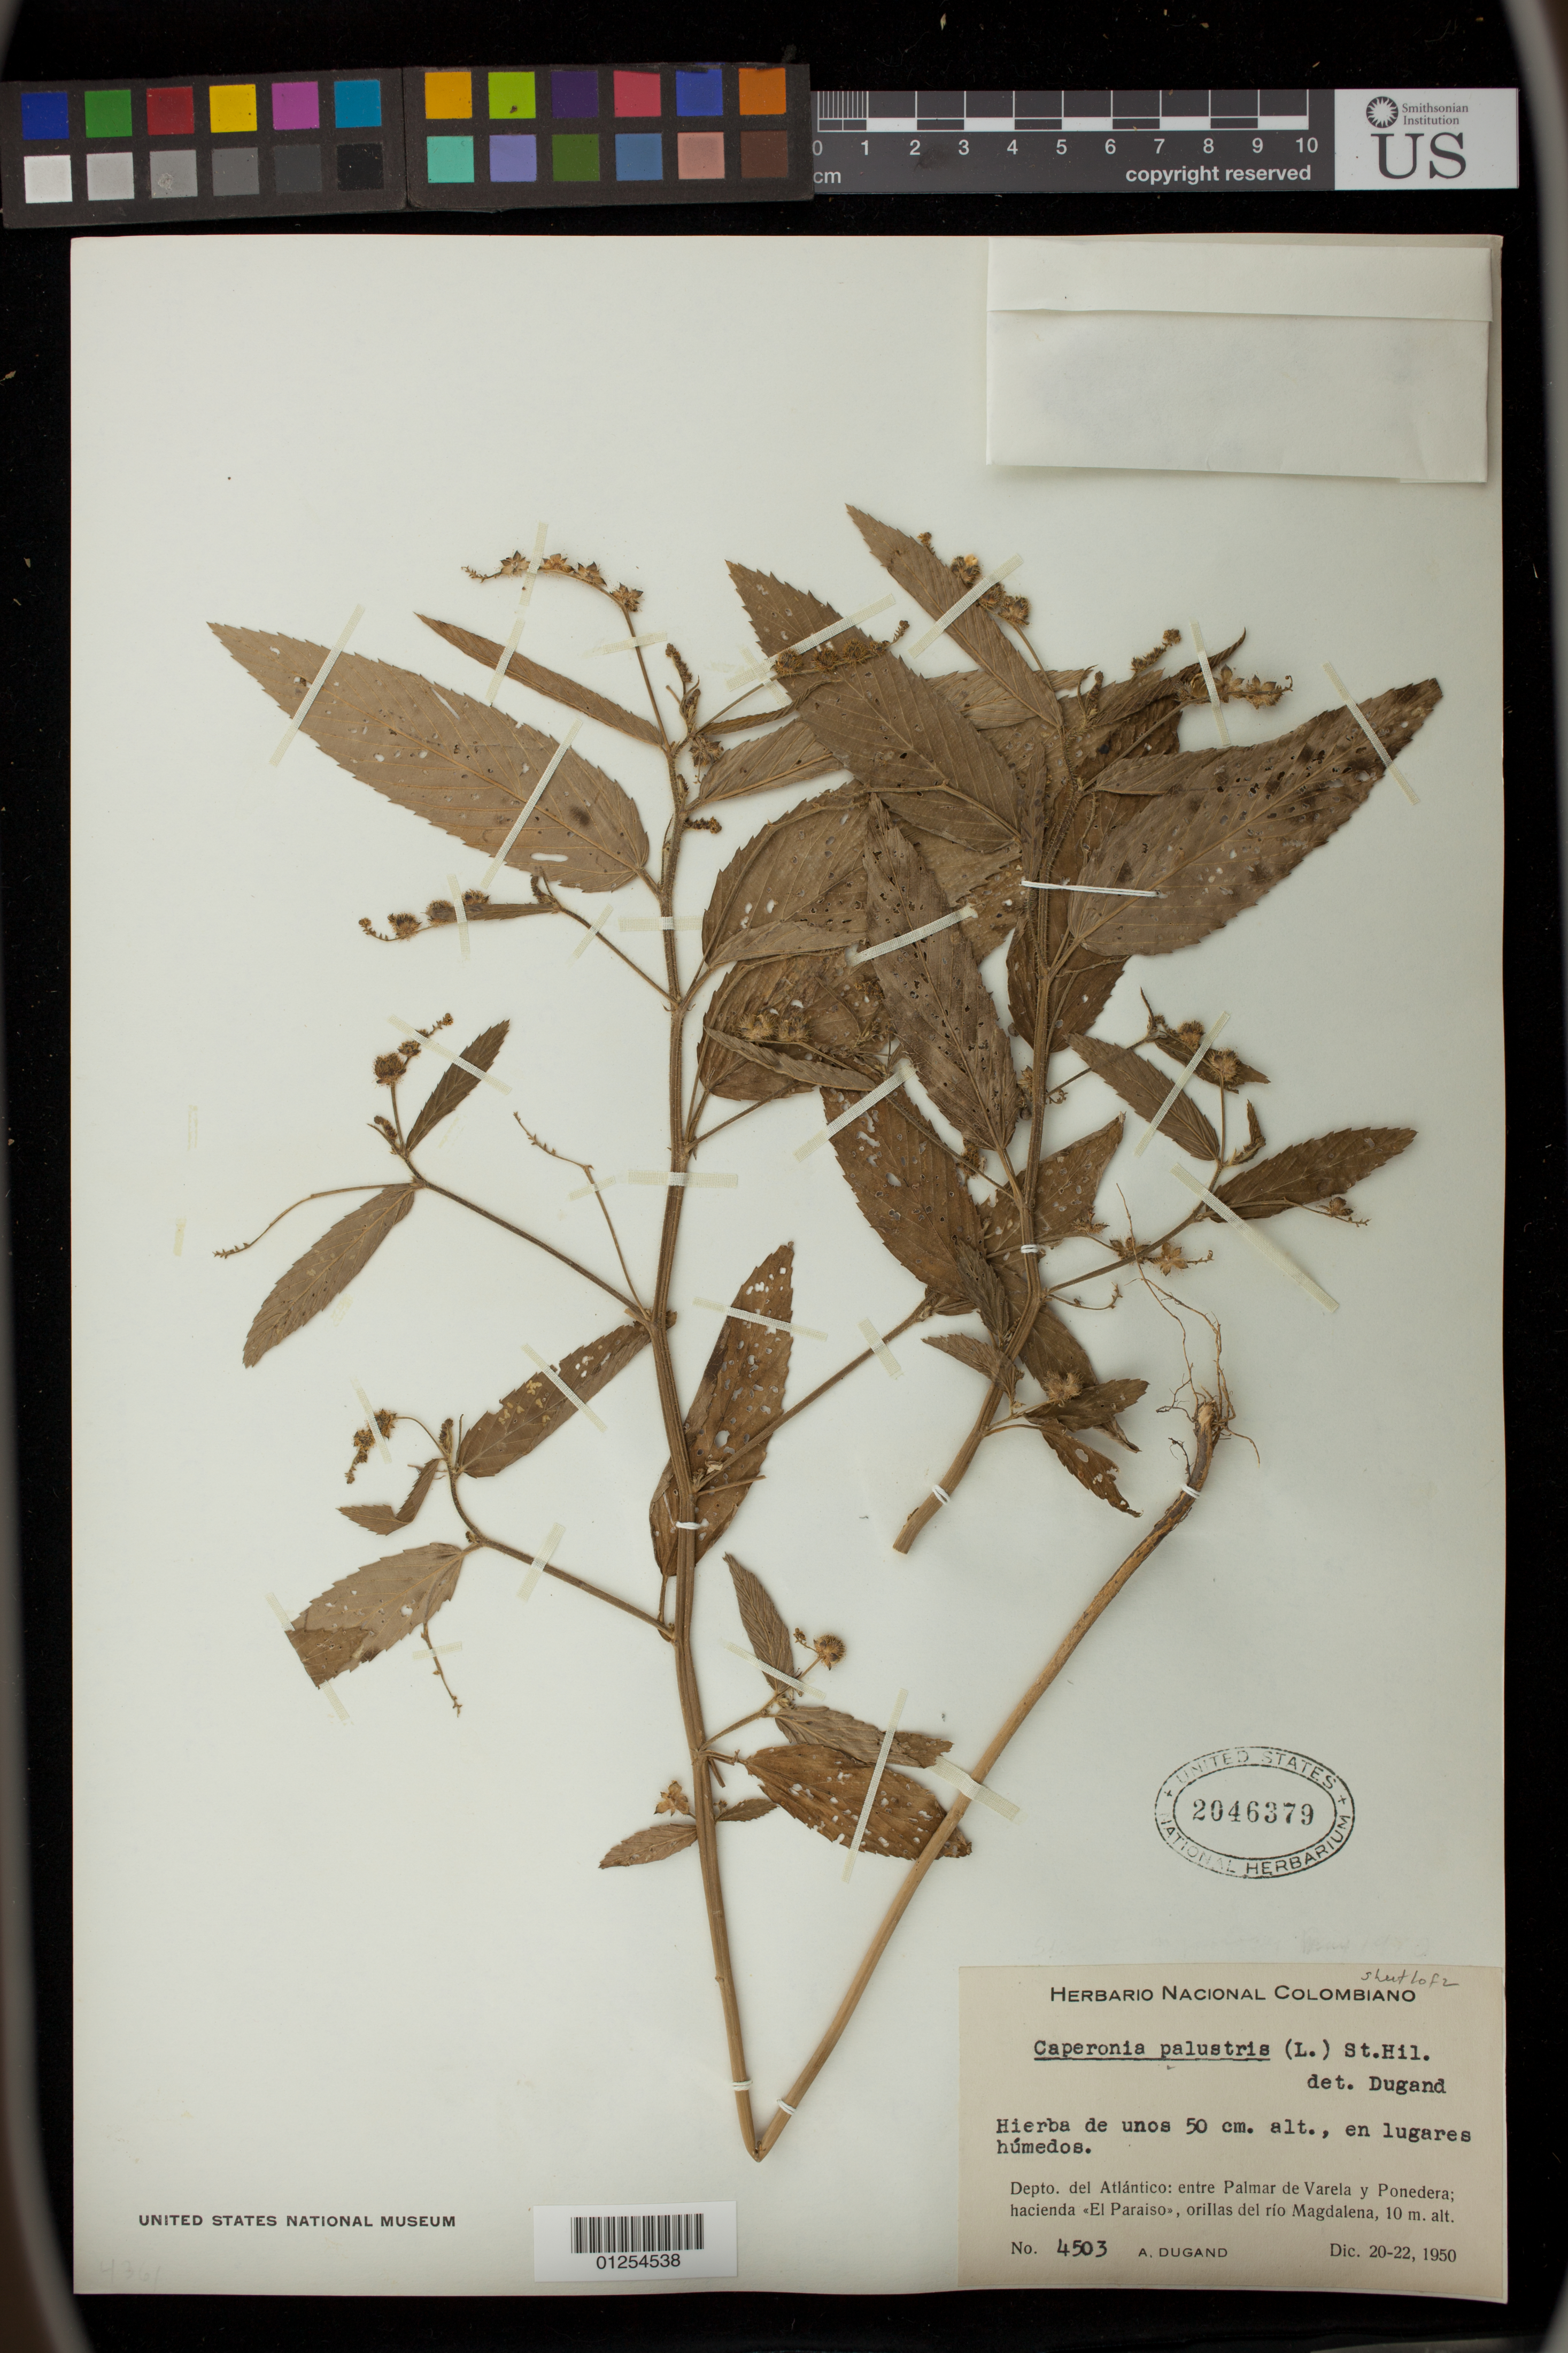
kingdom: Plantae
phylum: Tracheophyta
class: Magnoliopsida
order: Malpighiales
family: Euphorbiaceae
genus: Caperonia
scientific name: Caperonia palustris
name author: (L.) A. St.-Hil.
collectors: A. Dugand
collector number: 4503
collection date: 1950-12-20/1950-12-22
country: Colombia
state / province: Atlantico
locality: entre Palmar de Varela y Ponedera; Hacienda El Paraiso, orillas del rio Magdalena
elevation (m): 10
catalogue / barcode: US 2046379